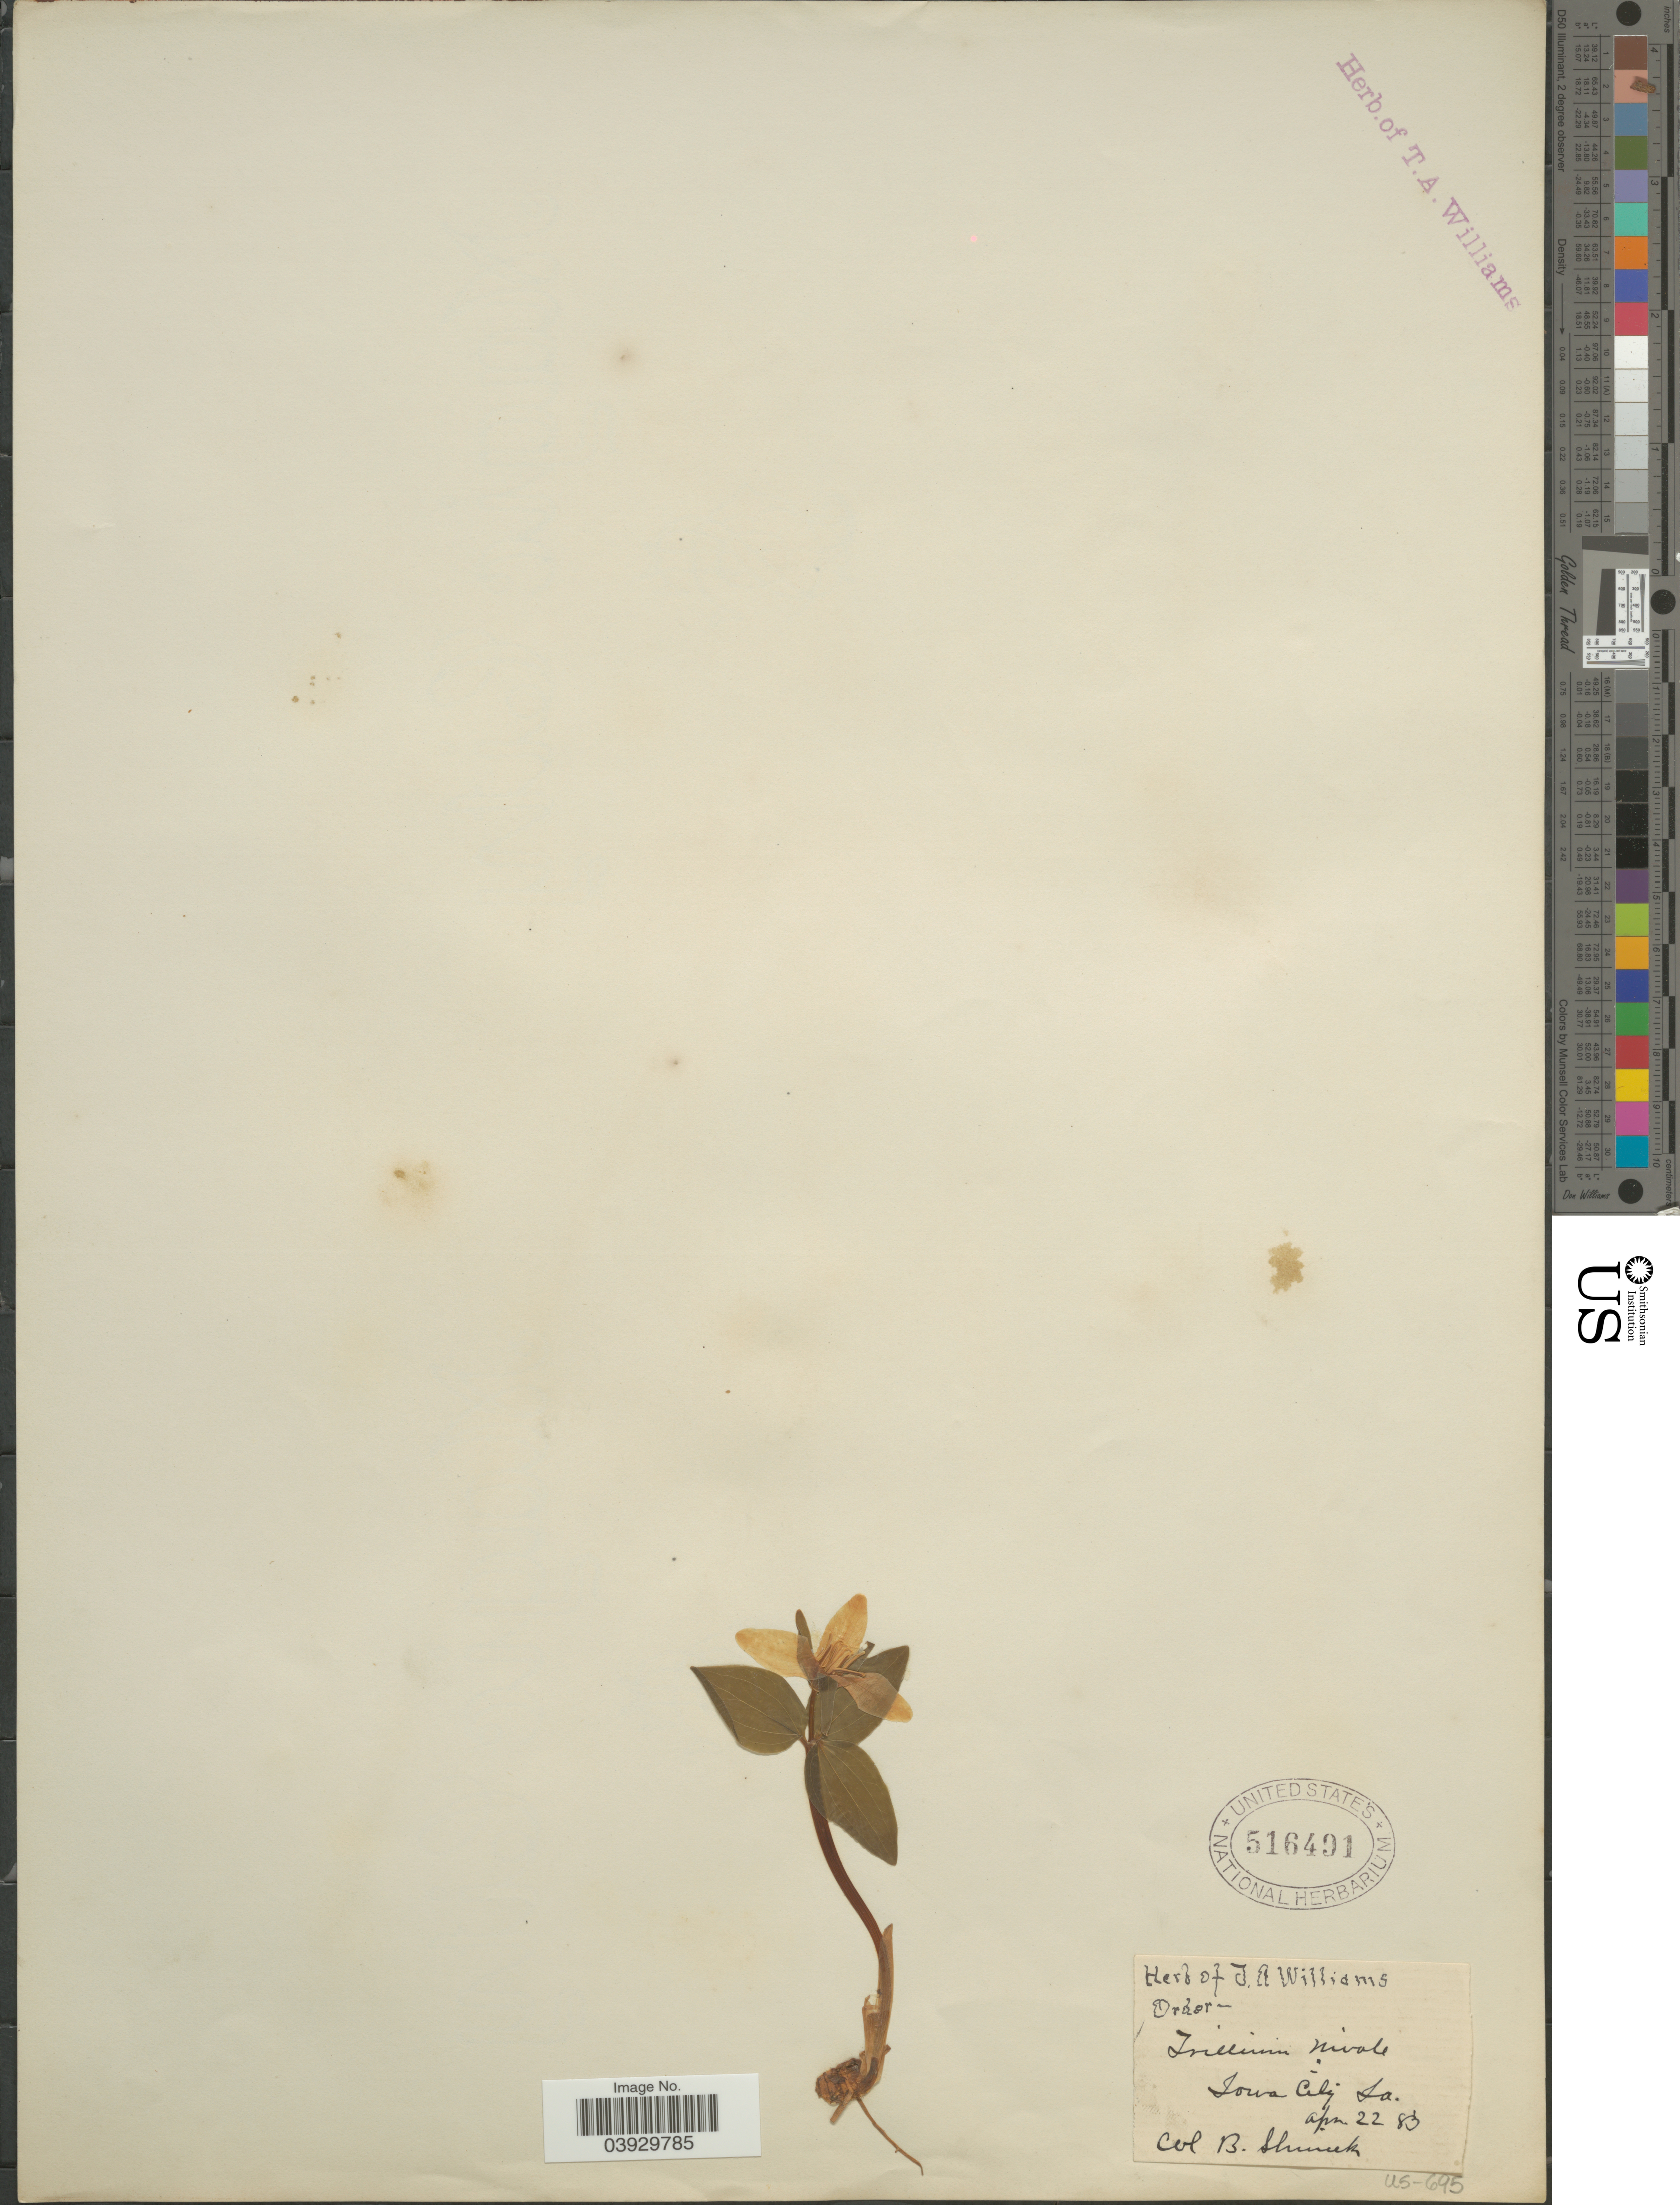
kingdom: Plantae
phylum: Tracheophyta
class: Liliopsida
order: Liliales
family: Melanthiaceae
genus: Trillium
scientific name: Trillium nivale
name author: Riddell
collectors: B. Shimek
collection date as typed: Transcribed d/m/y: 22/4/83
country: United States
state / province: Iowa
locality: Iowa City.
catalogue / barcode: US 516491